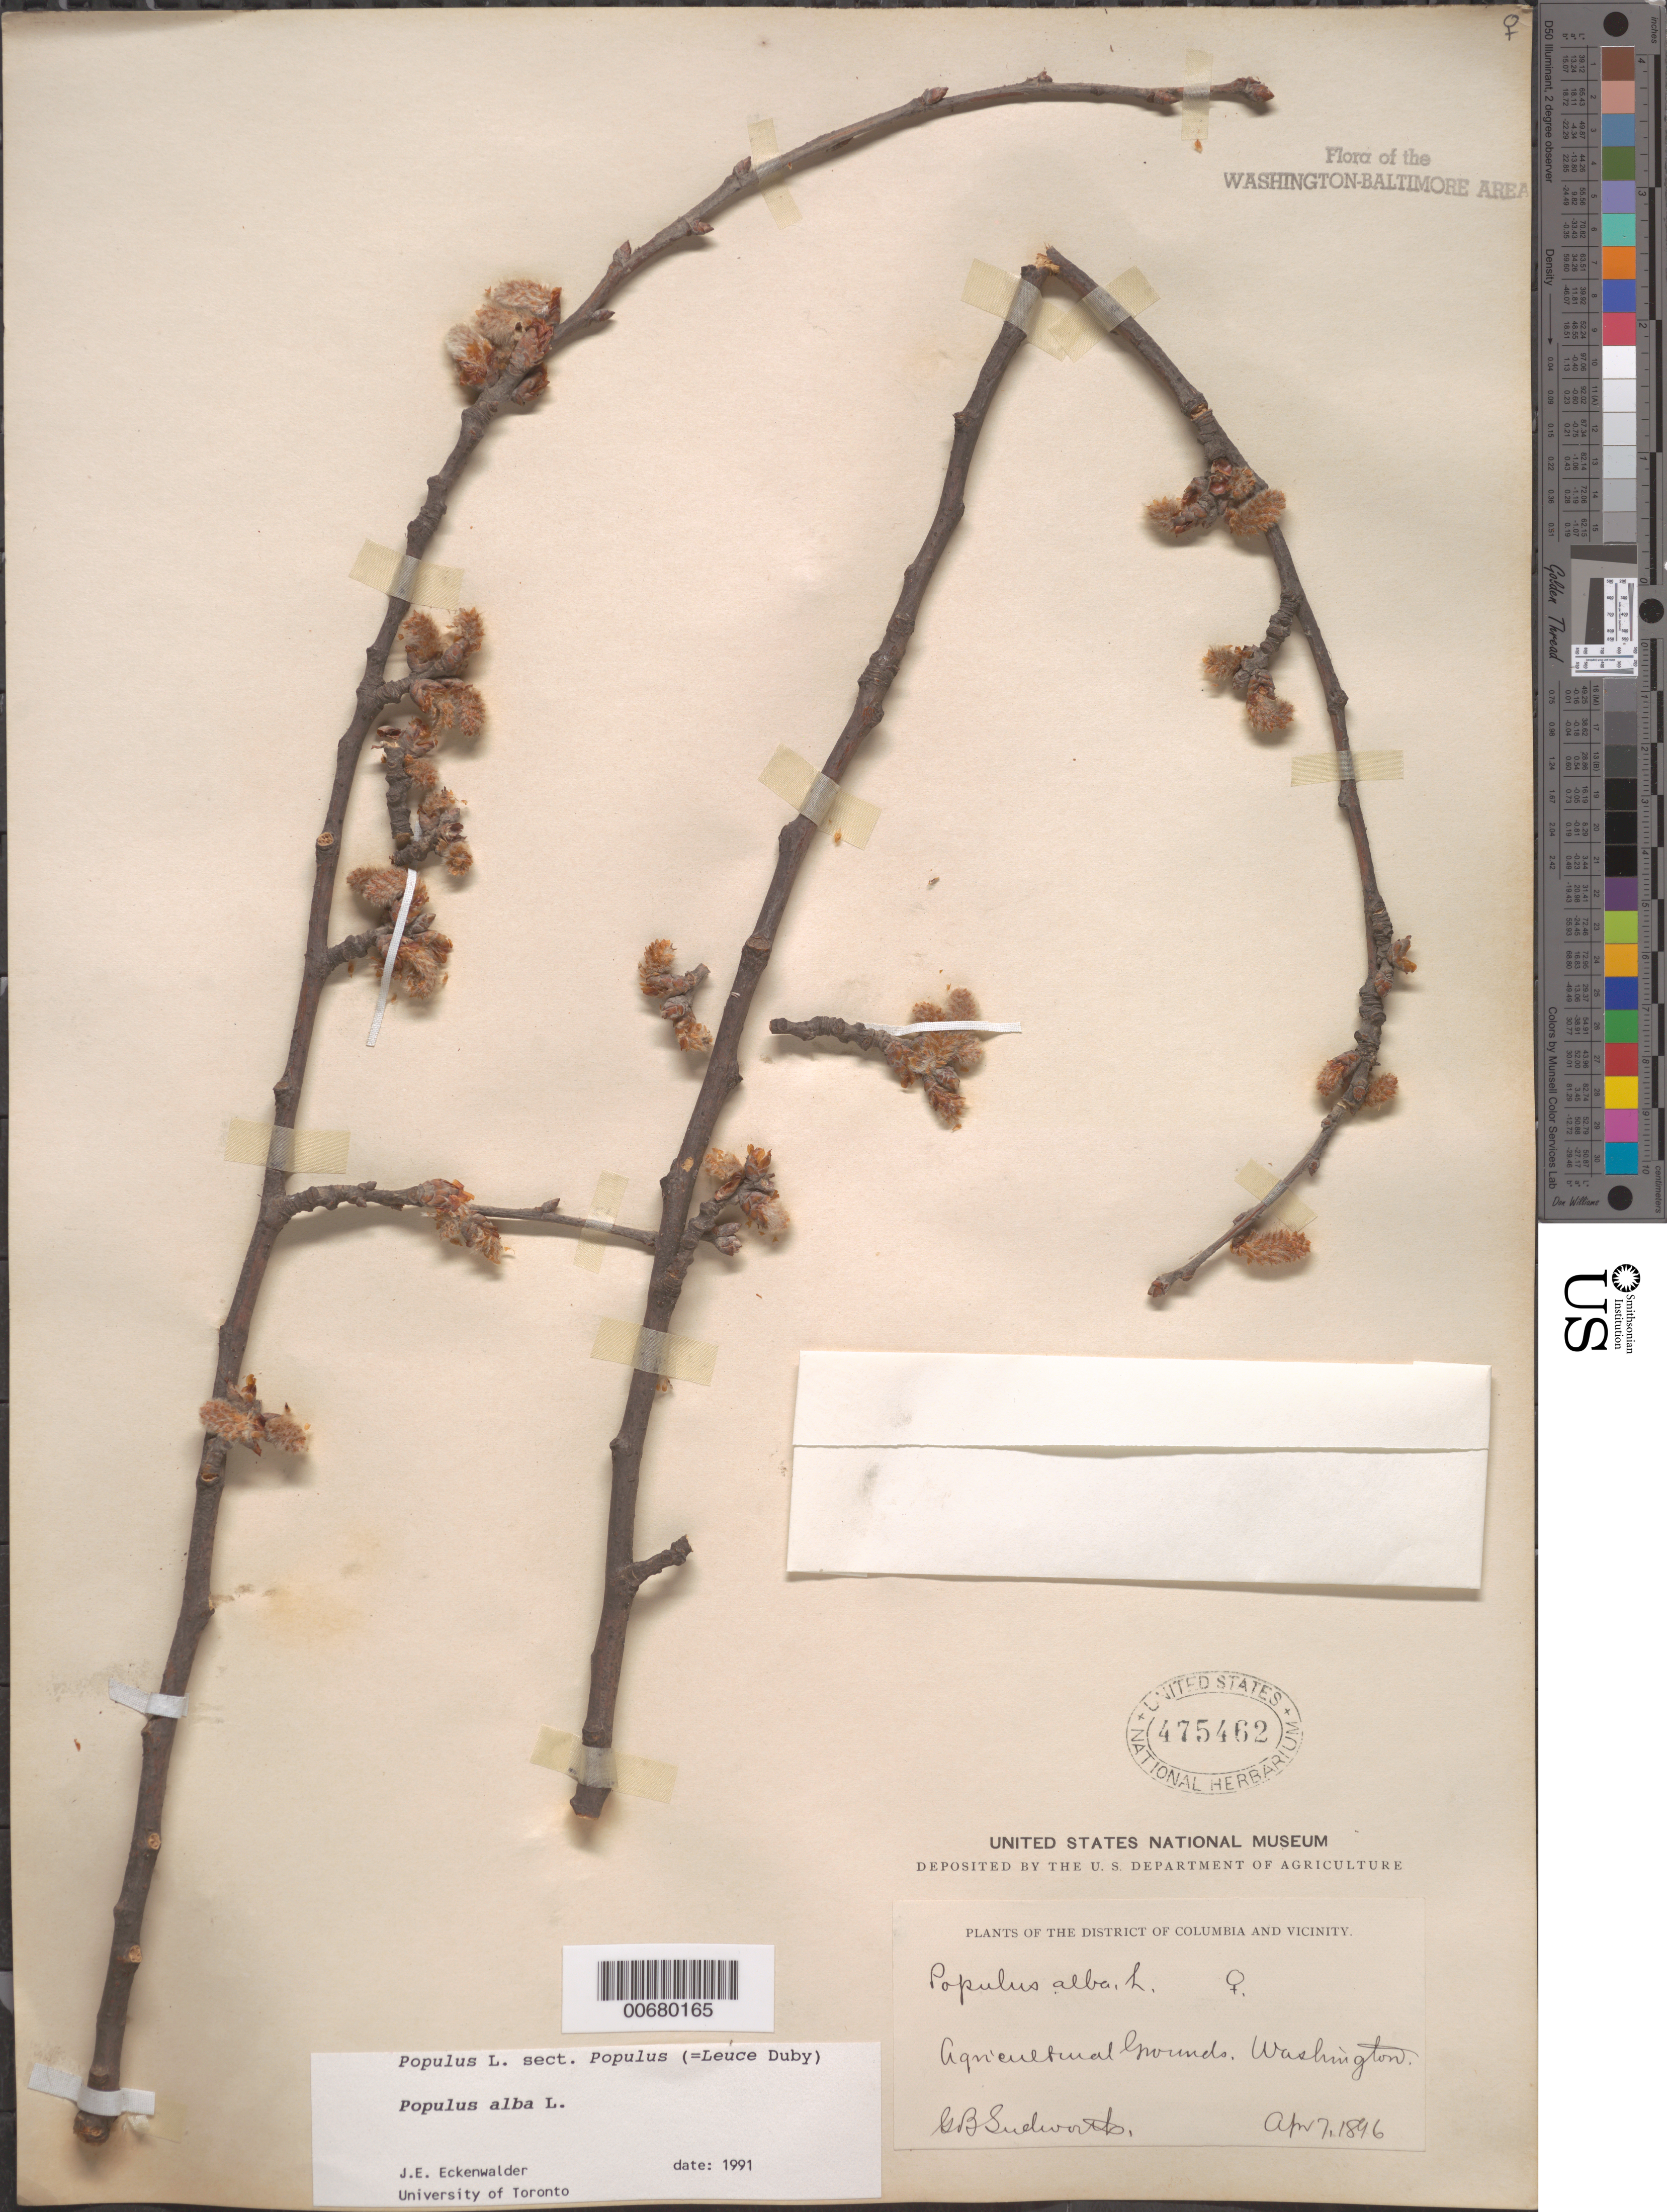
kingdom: Plantae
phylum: Tracheophyta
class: Magnoliopsida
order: Malpighiales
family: Salicaceae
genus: Populus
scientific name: Populus alba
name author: L.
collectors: G. B. Sudworth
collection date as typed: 07 Apr 1896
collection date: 1896-04-07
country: United States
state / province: District of Columbia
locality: Agricultural grounds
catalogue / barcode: US 475462